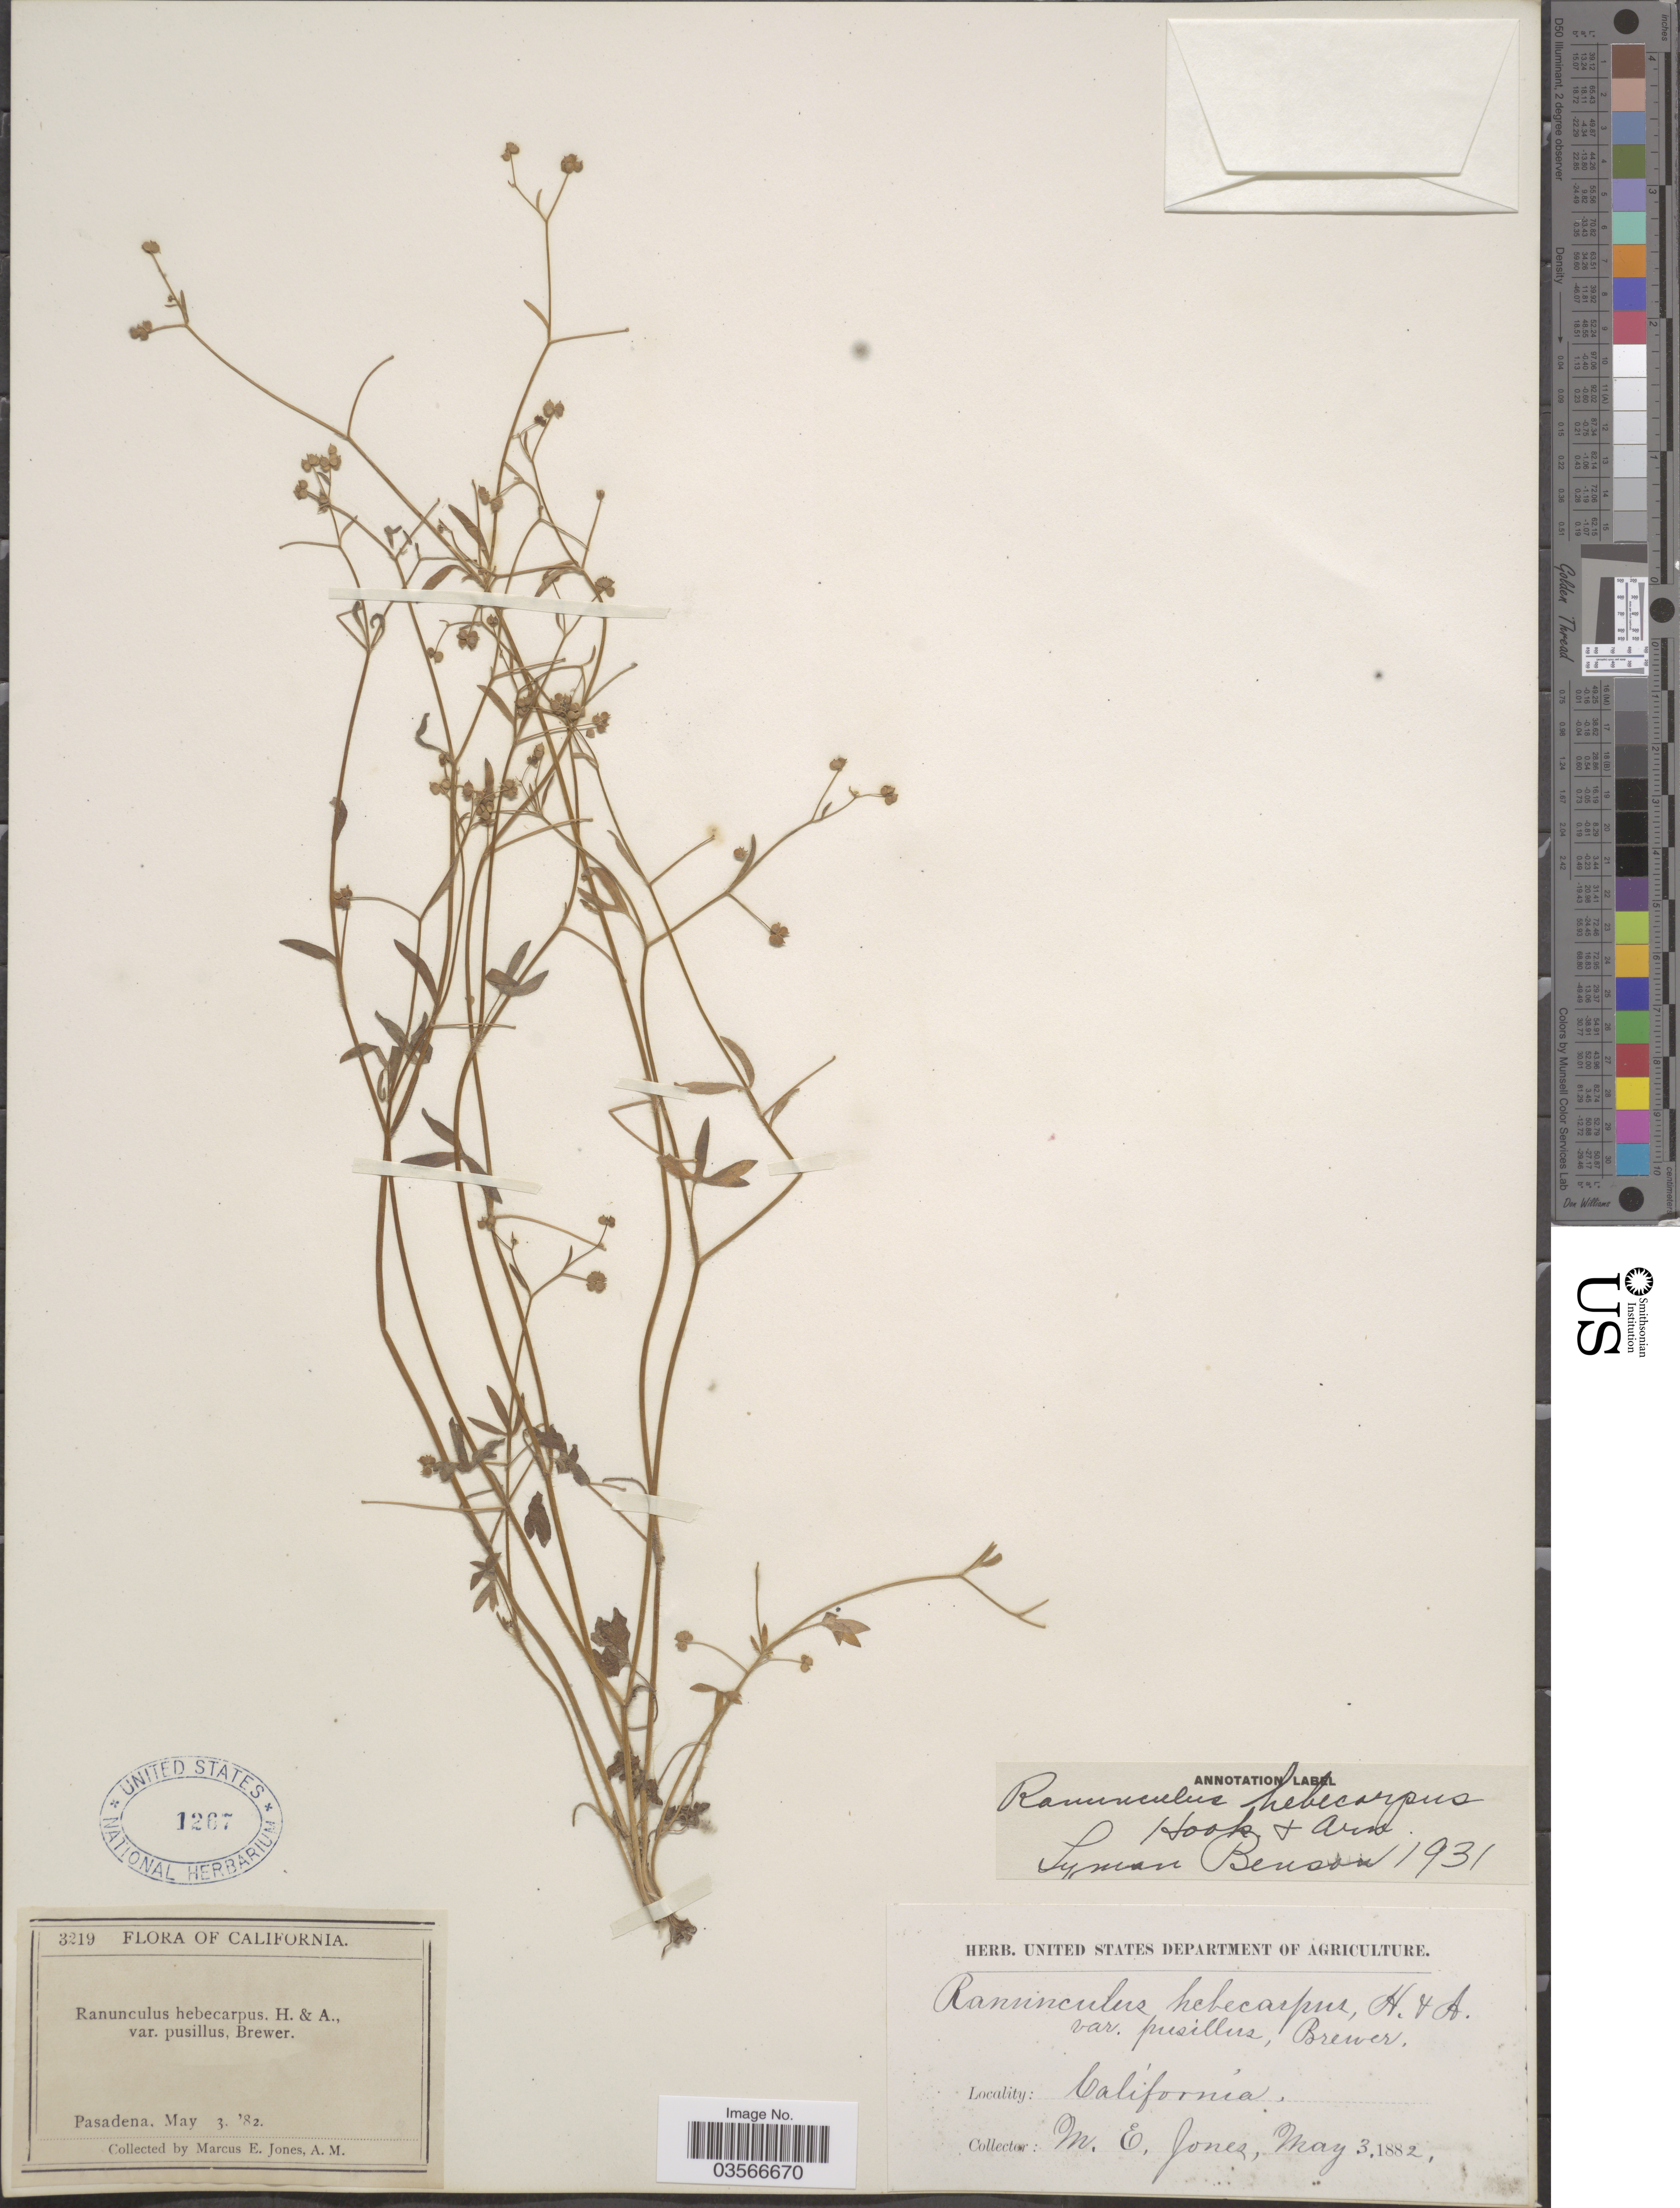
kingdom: Plantae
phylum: Tracheophyta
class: Magnoliopsida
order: Ranunculales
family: Ranunculaceae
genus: Ranunculus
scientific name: Ranunculus hebecarpus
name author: Hook. & Arn.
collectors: M. E. Jones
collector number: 3219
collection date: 1882-05-03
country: United States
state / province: California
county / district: Los Angeles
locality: Pasadena.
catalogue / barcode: US 1267